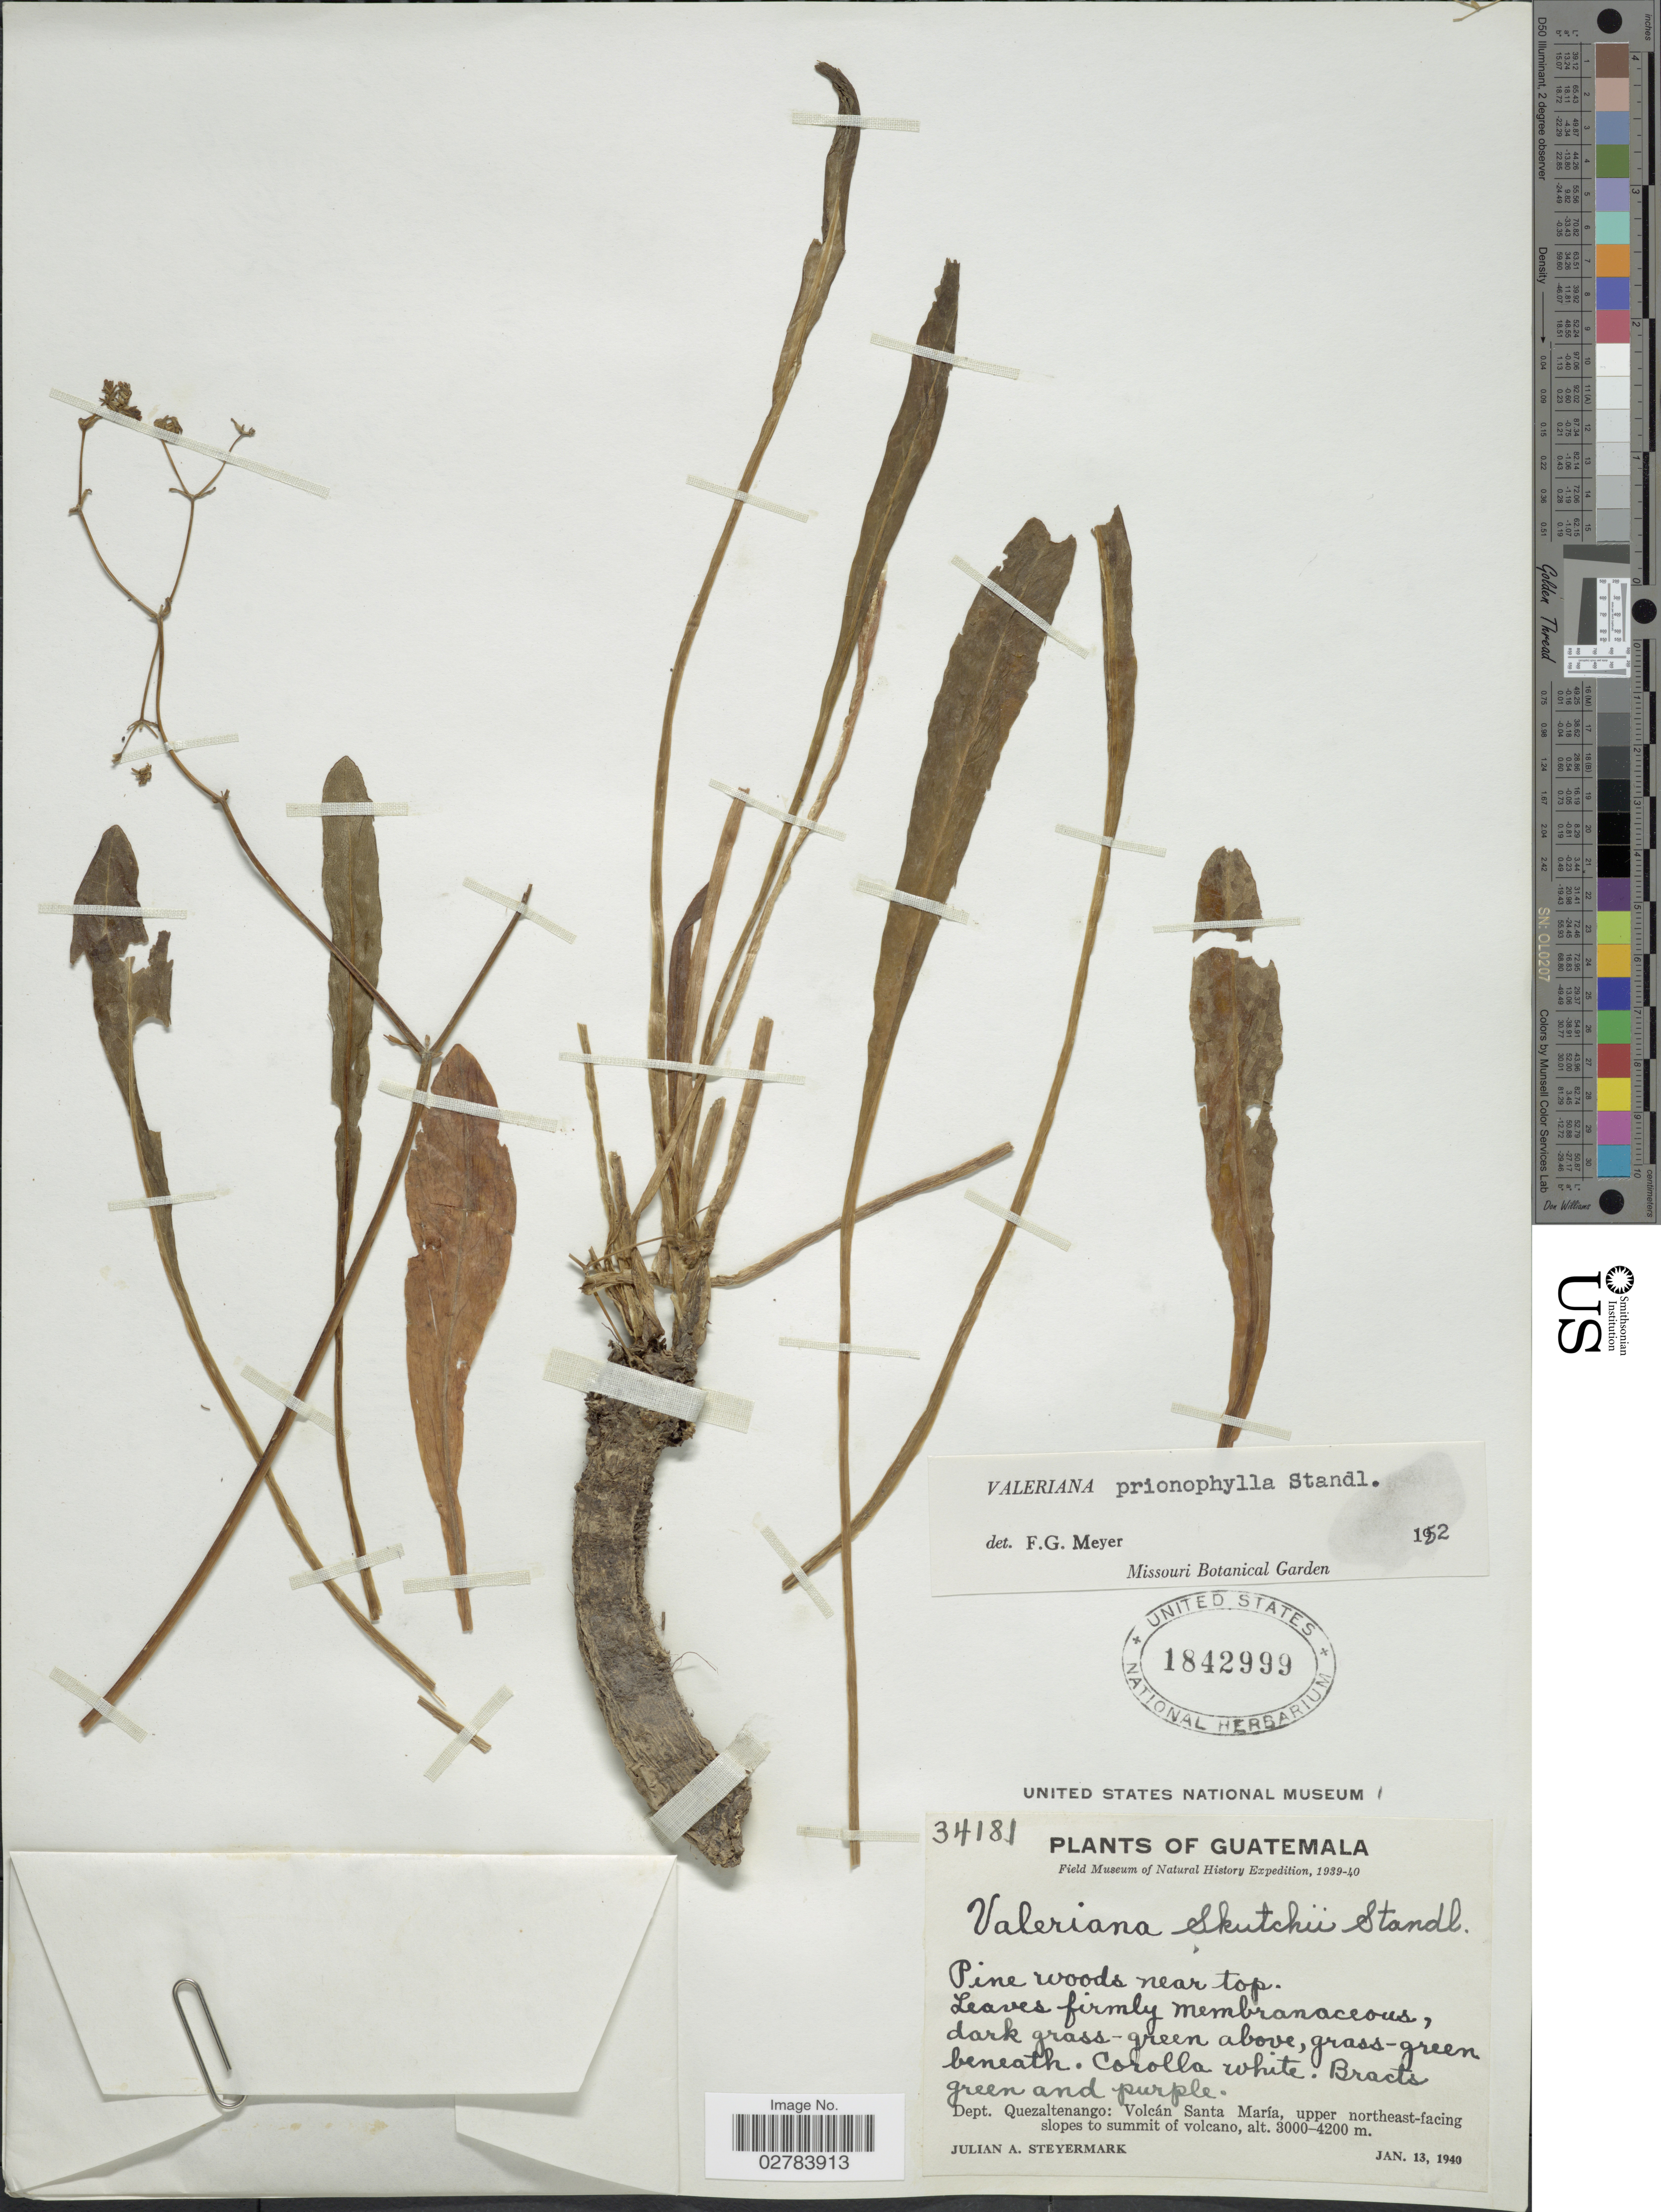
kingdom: Plantae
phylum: Tracheophyta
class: Magnoliopsida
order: Dipsacales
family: Caprifoliaceae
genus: Valeriana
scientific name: Valeriana prionophylla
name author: Standl.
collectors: J. Steyermark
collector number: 34181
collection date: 1940-01-13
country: Guatemala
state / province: Quetzaltenango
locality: Dept. Quezaltenango, Volcán Santa María, upper northeast-facing slopes to summit of volcano.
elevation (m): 3000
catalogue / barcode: US 1842999